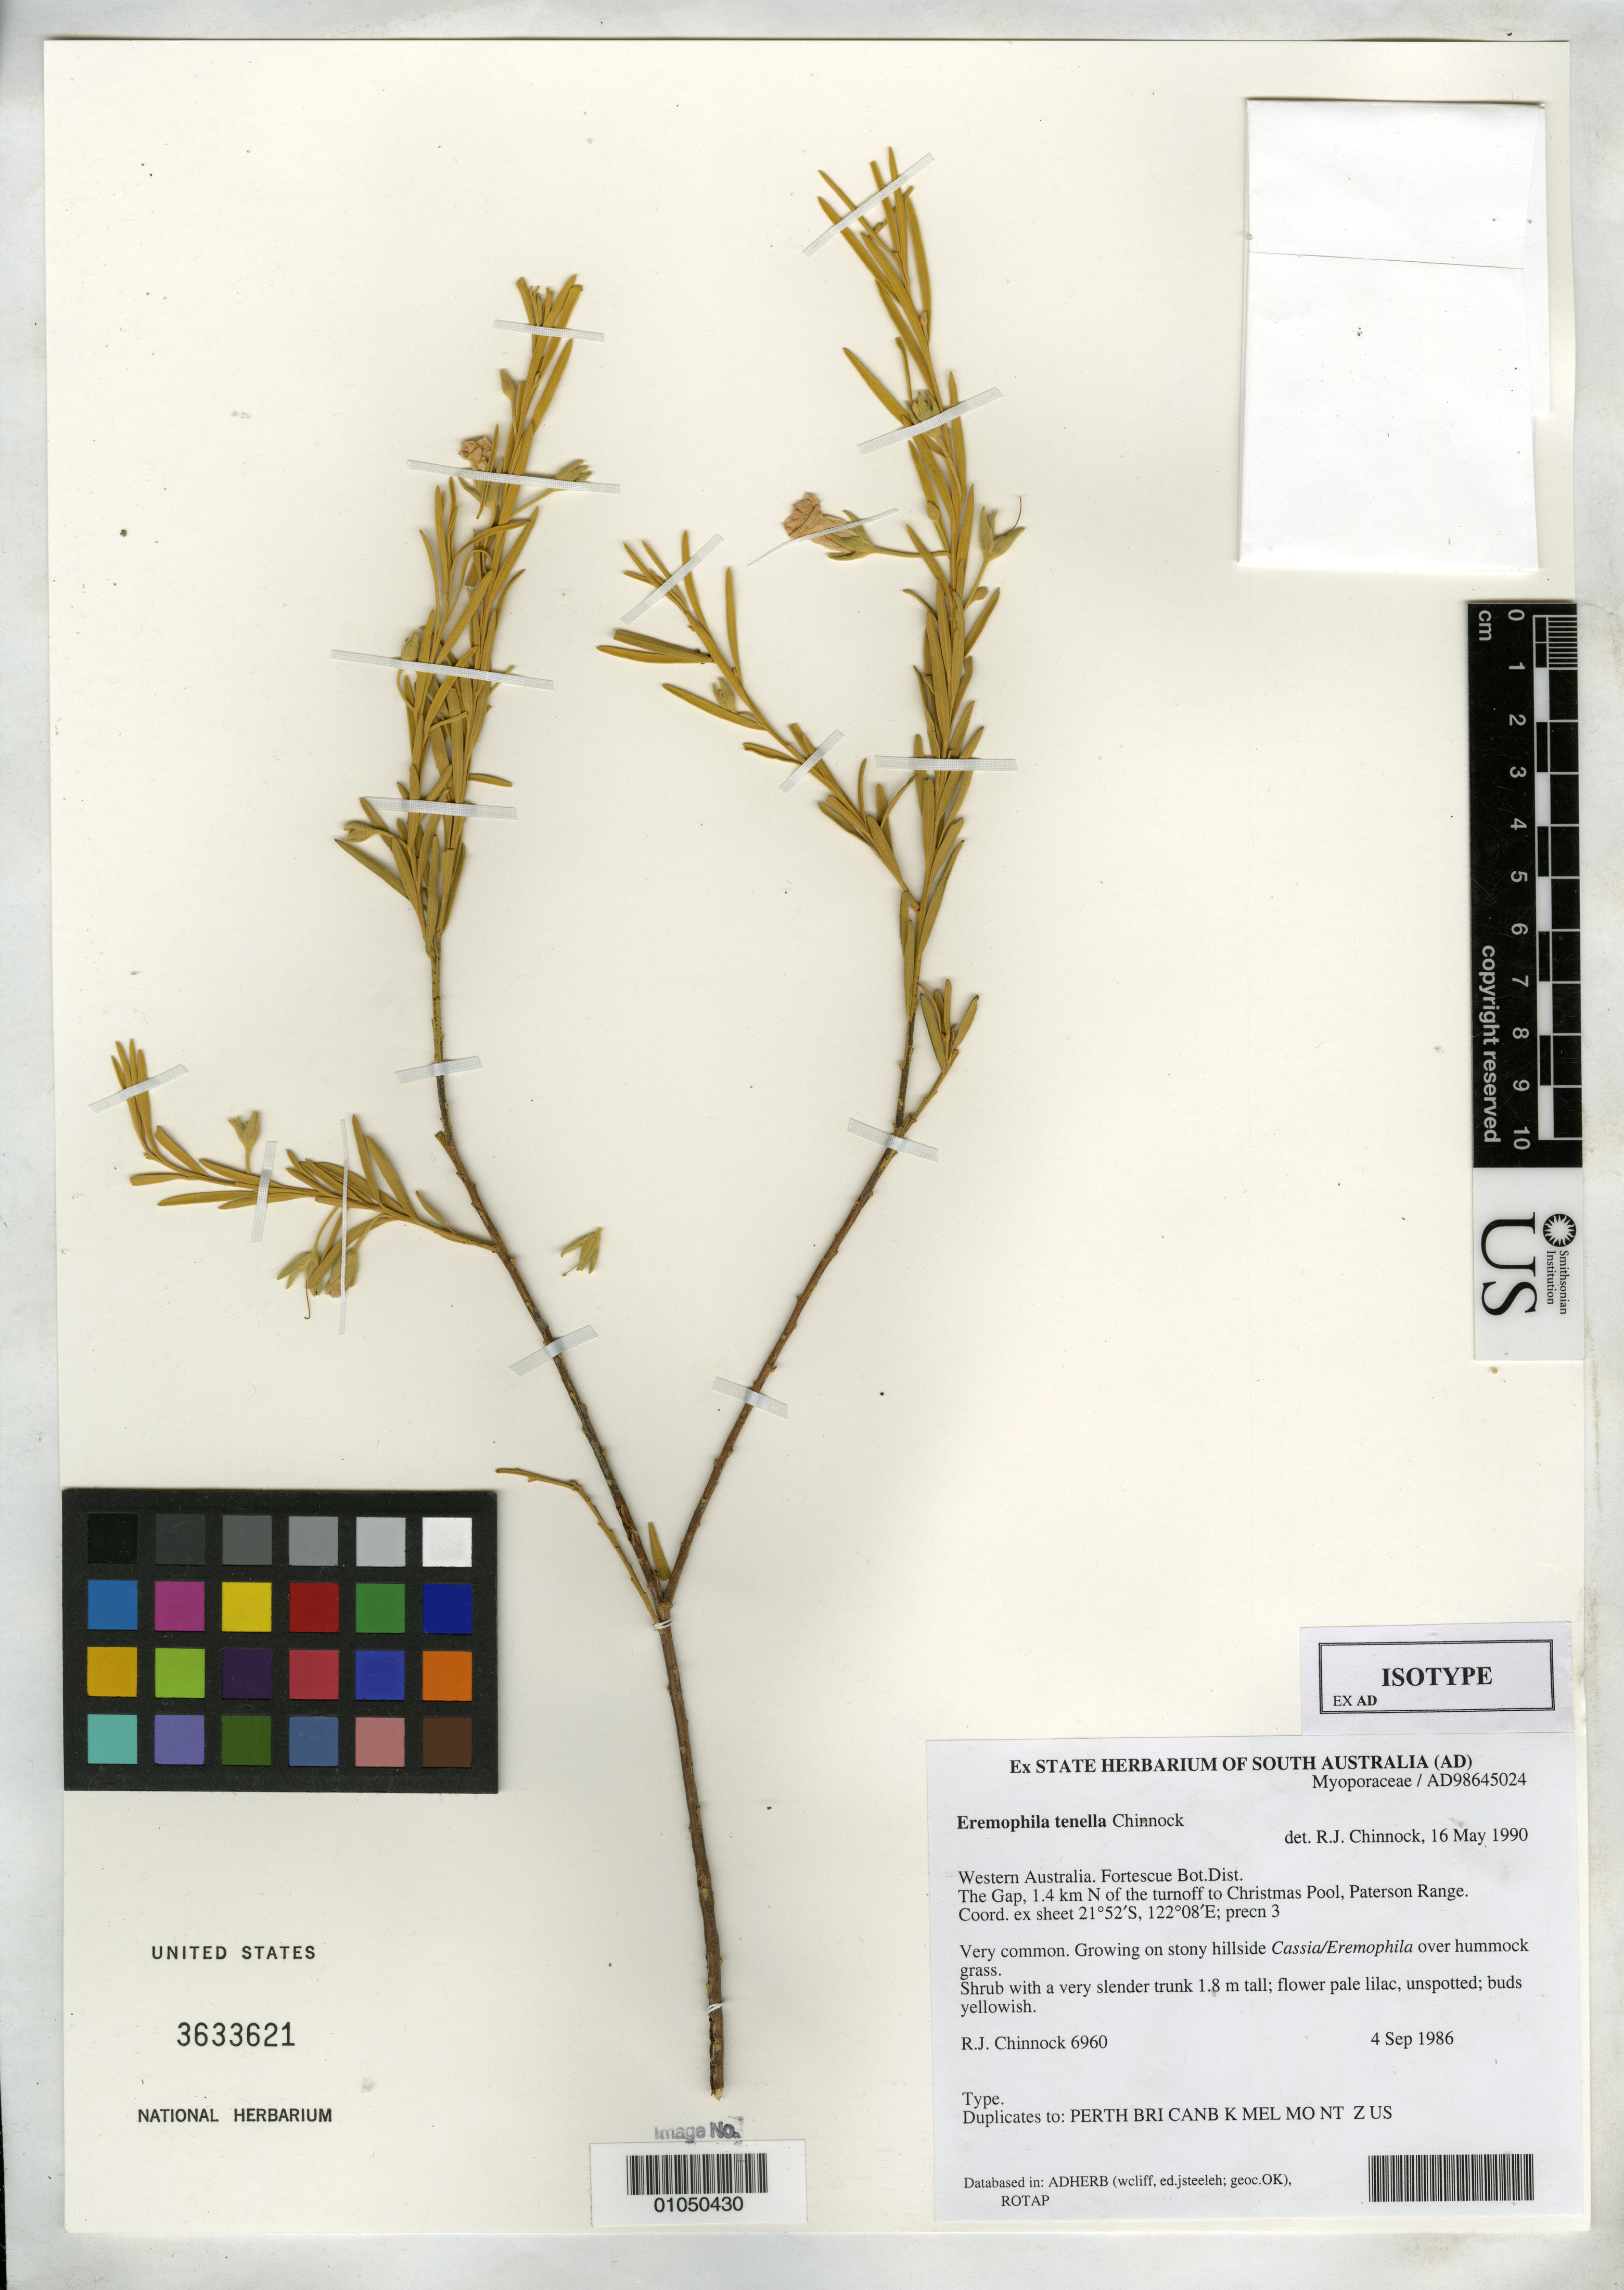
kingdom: Plantae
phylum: Tracheophyta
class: Magnoliopsida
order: Lamiales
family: Scrophulariaceae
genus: Eremophila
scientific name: Eremophila tenella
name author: Chinnock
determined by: Chinnock, R. J.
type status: Isotype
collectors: R. J. Chinnock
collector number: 6960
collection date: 1986-09-04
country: Australia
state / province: Western Australia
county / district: Fortescue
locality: Western Australia. Fortescue Bot. Dist. The Gap, 1.4 km N of the turnoff to Christmas Pool, Paterson Range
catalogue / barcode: US 3633621